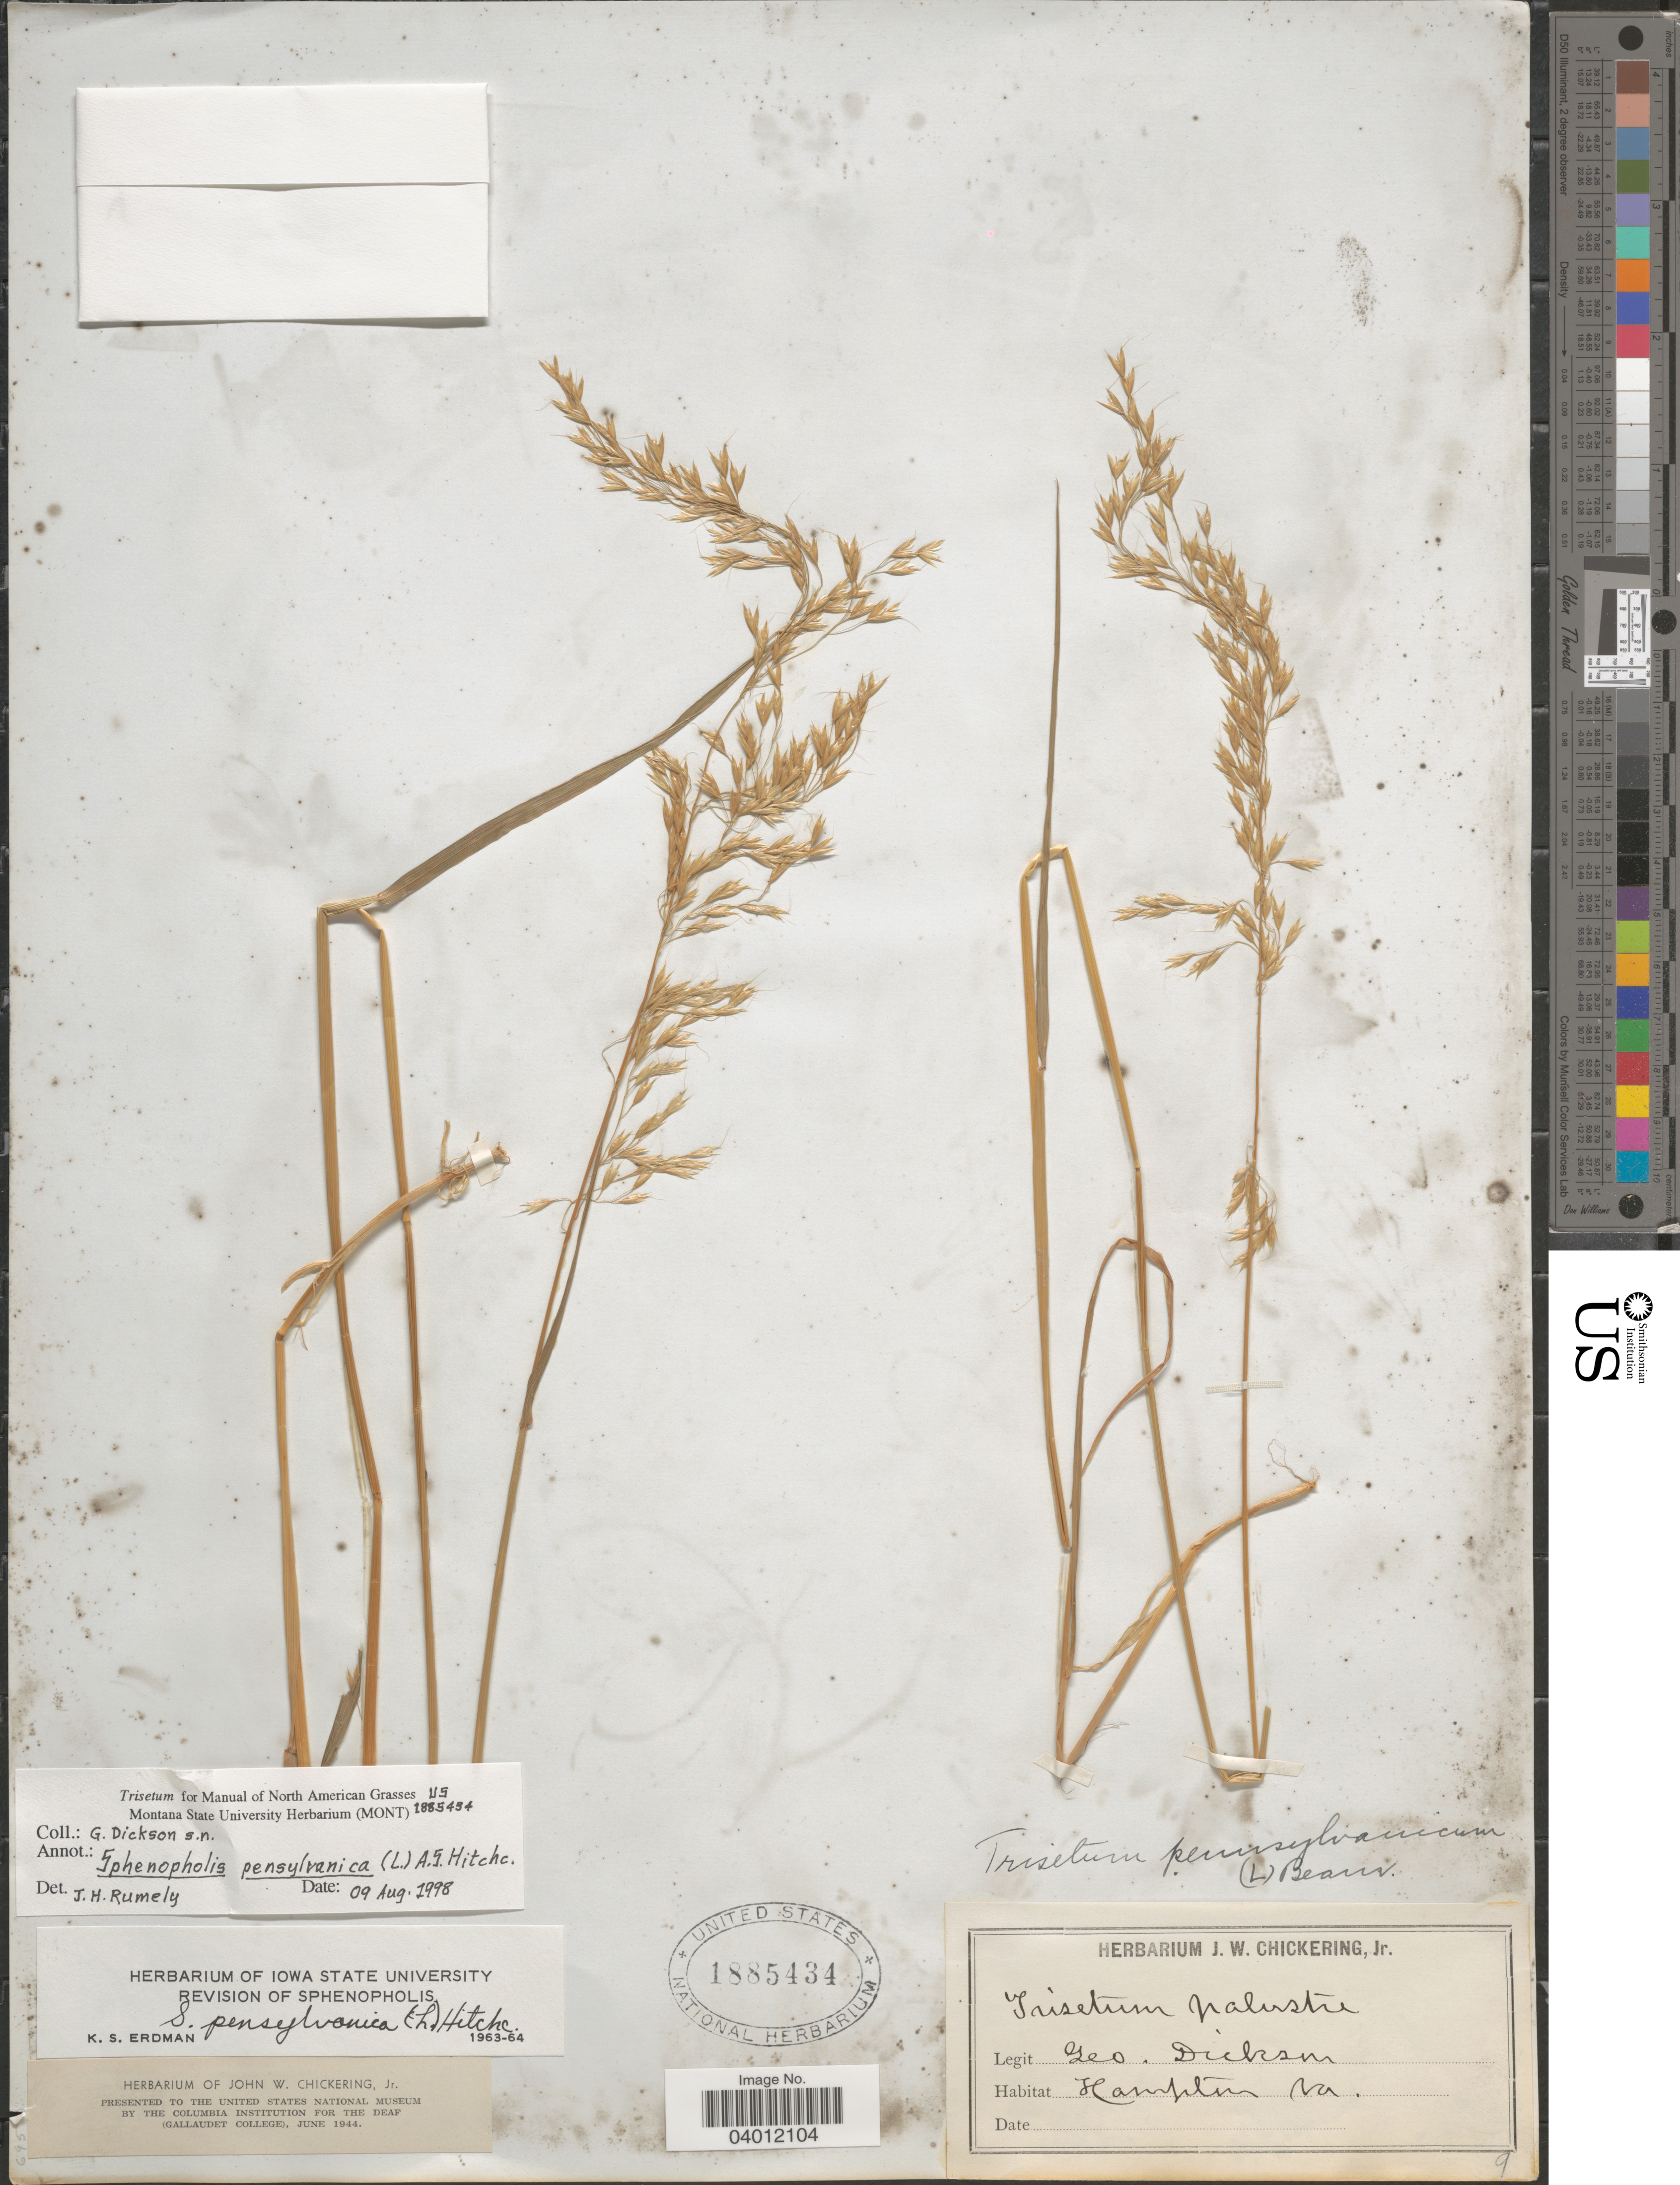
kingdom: Plantae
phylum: Tracheophyta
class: Liliopsida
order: Poales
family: Poaceae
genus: Sphenopholis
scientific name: Sphenopholis pensylvanica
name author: (L.) Hitchc.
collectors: G. Dickson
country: United States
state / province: Virginia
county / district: City of Hampton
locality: Hampton.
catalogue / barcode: US 1885434